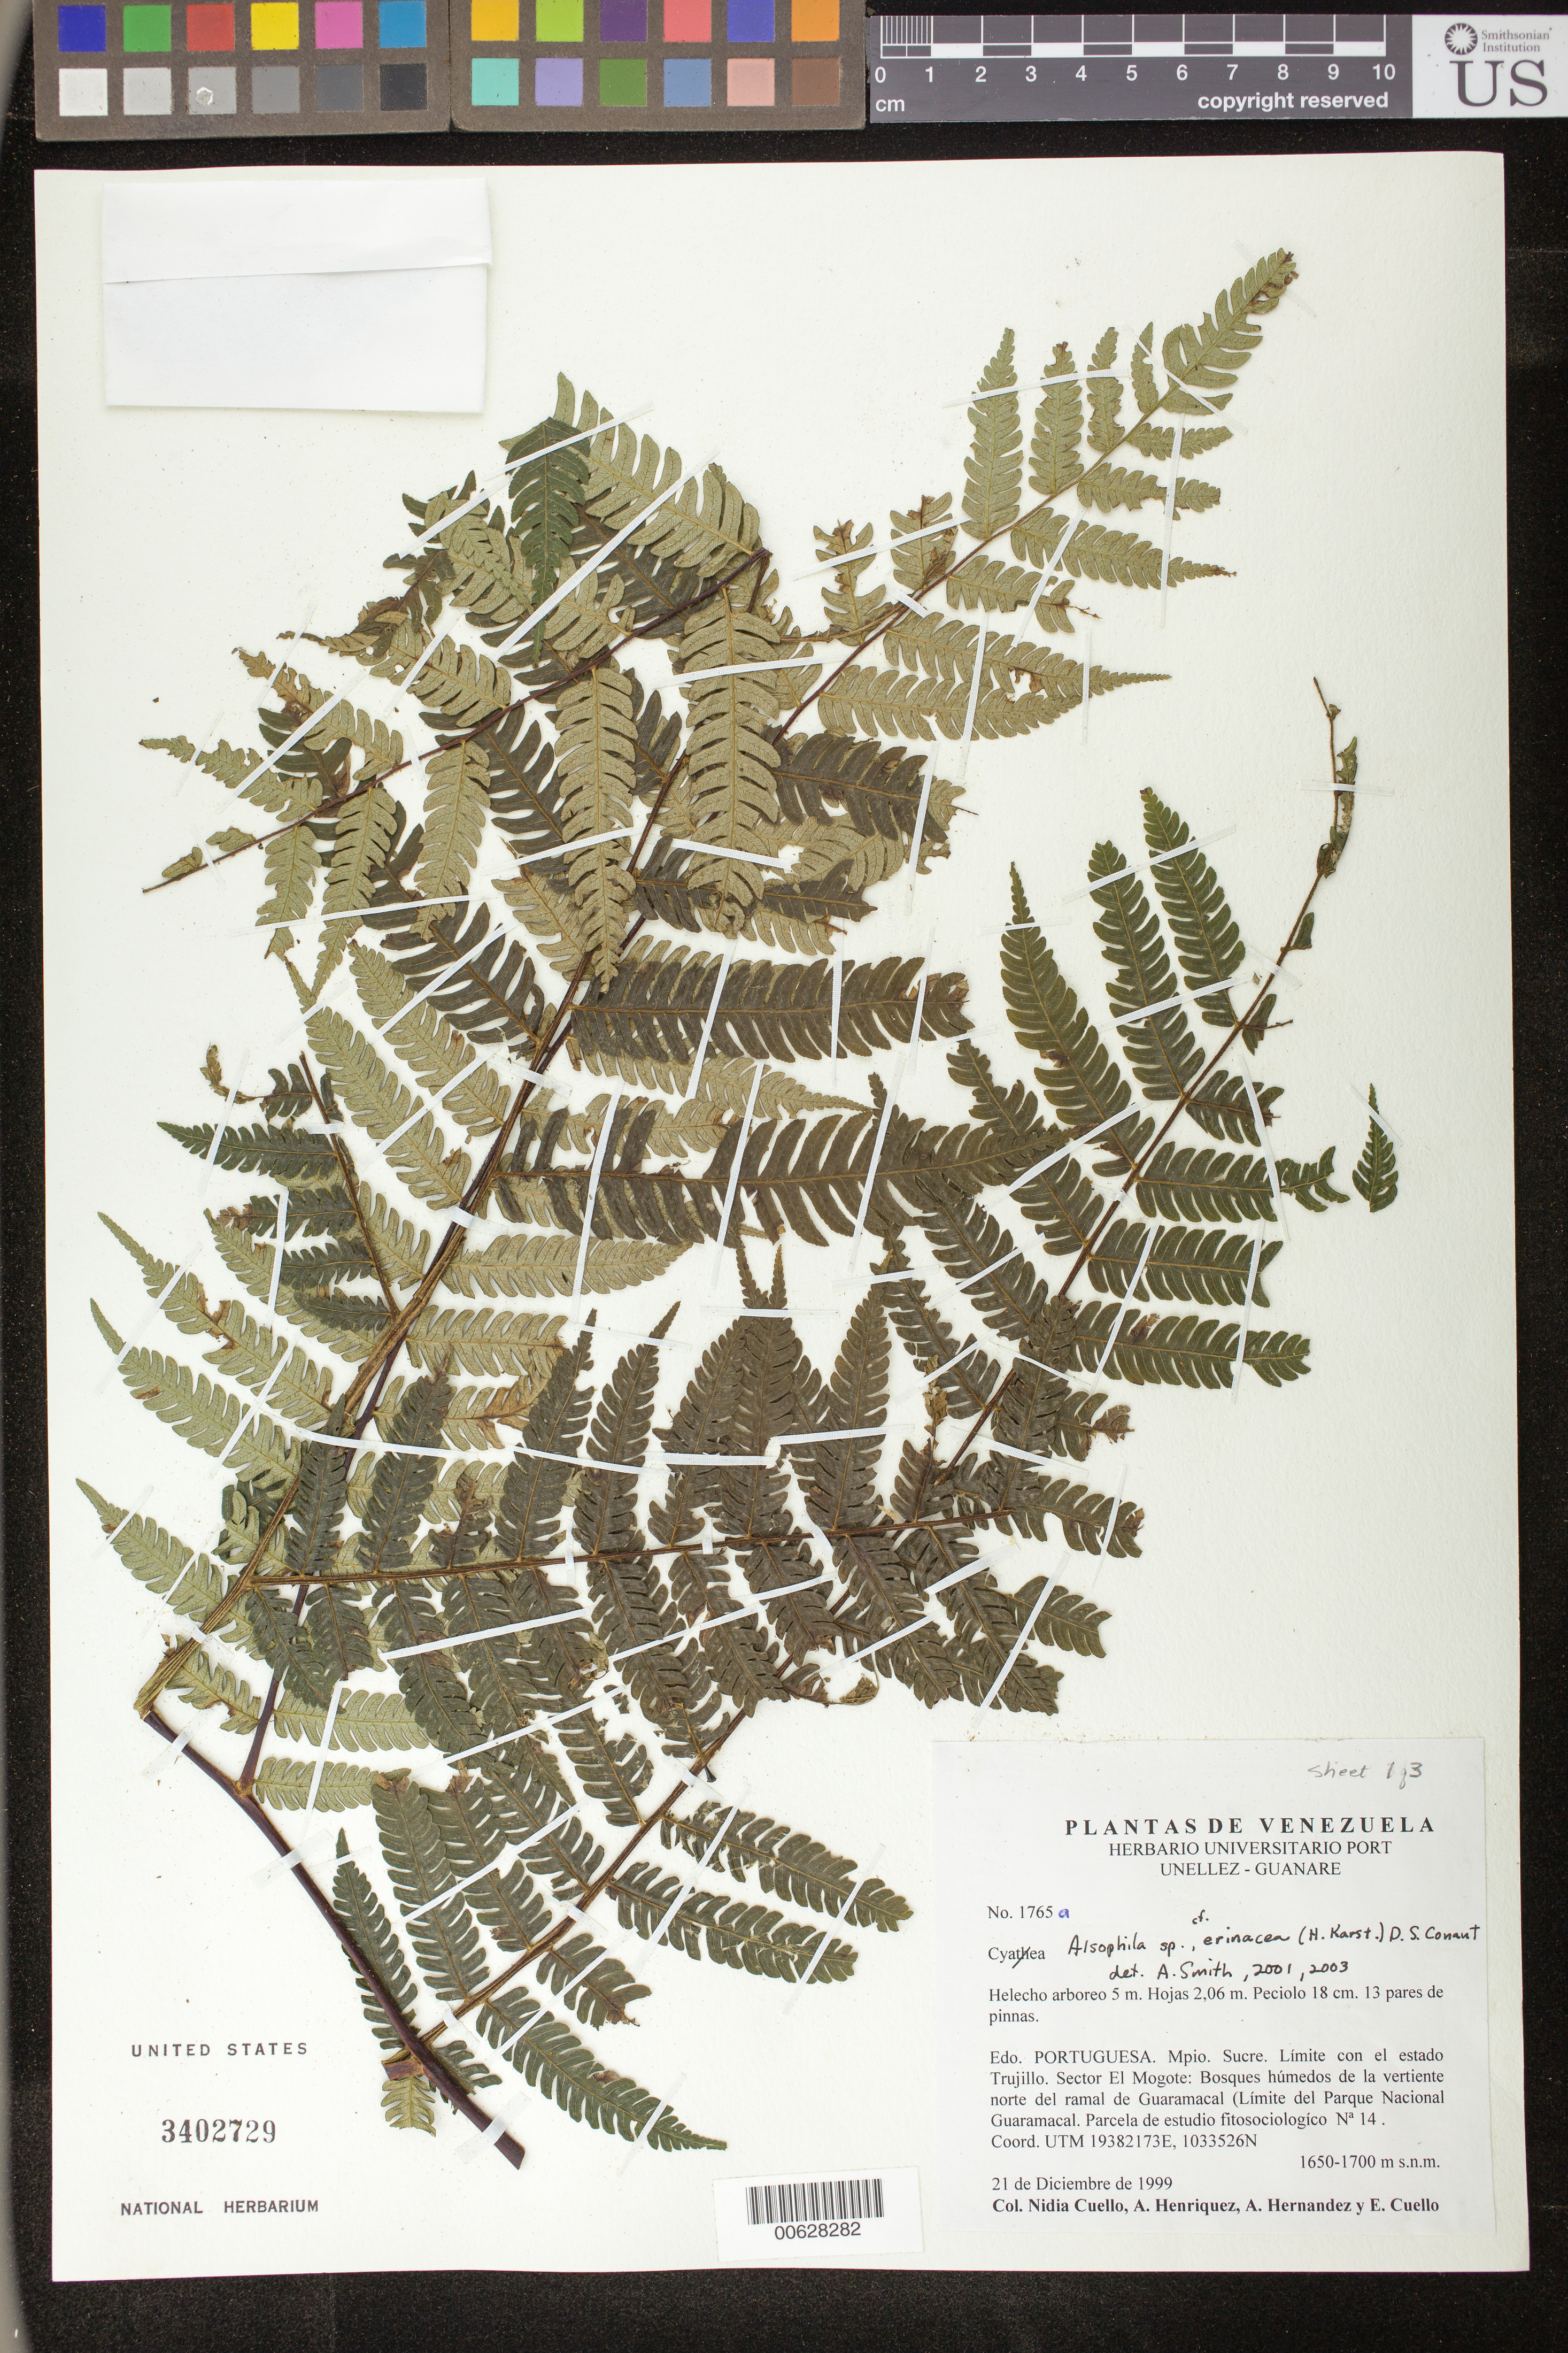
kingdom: Plantae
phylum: Tracheophyta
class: Polypodiopsida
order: Cyatheales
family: Cyatheaceae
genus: Alsophila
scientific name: Alsophila sp.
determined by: Smith, Alan R., (UC)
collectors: N. L. Cuello, A. Henriquez, A. Hernandez & E. Cuello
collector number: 1765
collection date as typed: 21 Dec 1999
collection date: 1999-12-21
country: Venezuela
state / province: Portuguesa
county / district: Sucre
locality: Sector El Mogote, vertiente N ramal de Guaramacal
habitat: Bosques húmedos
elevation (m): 1650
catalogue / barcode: US 3402729